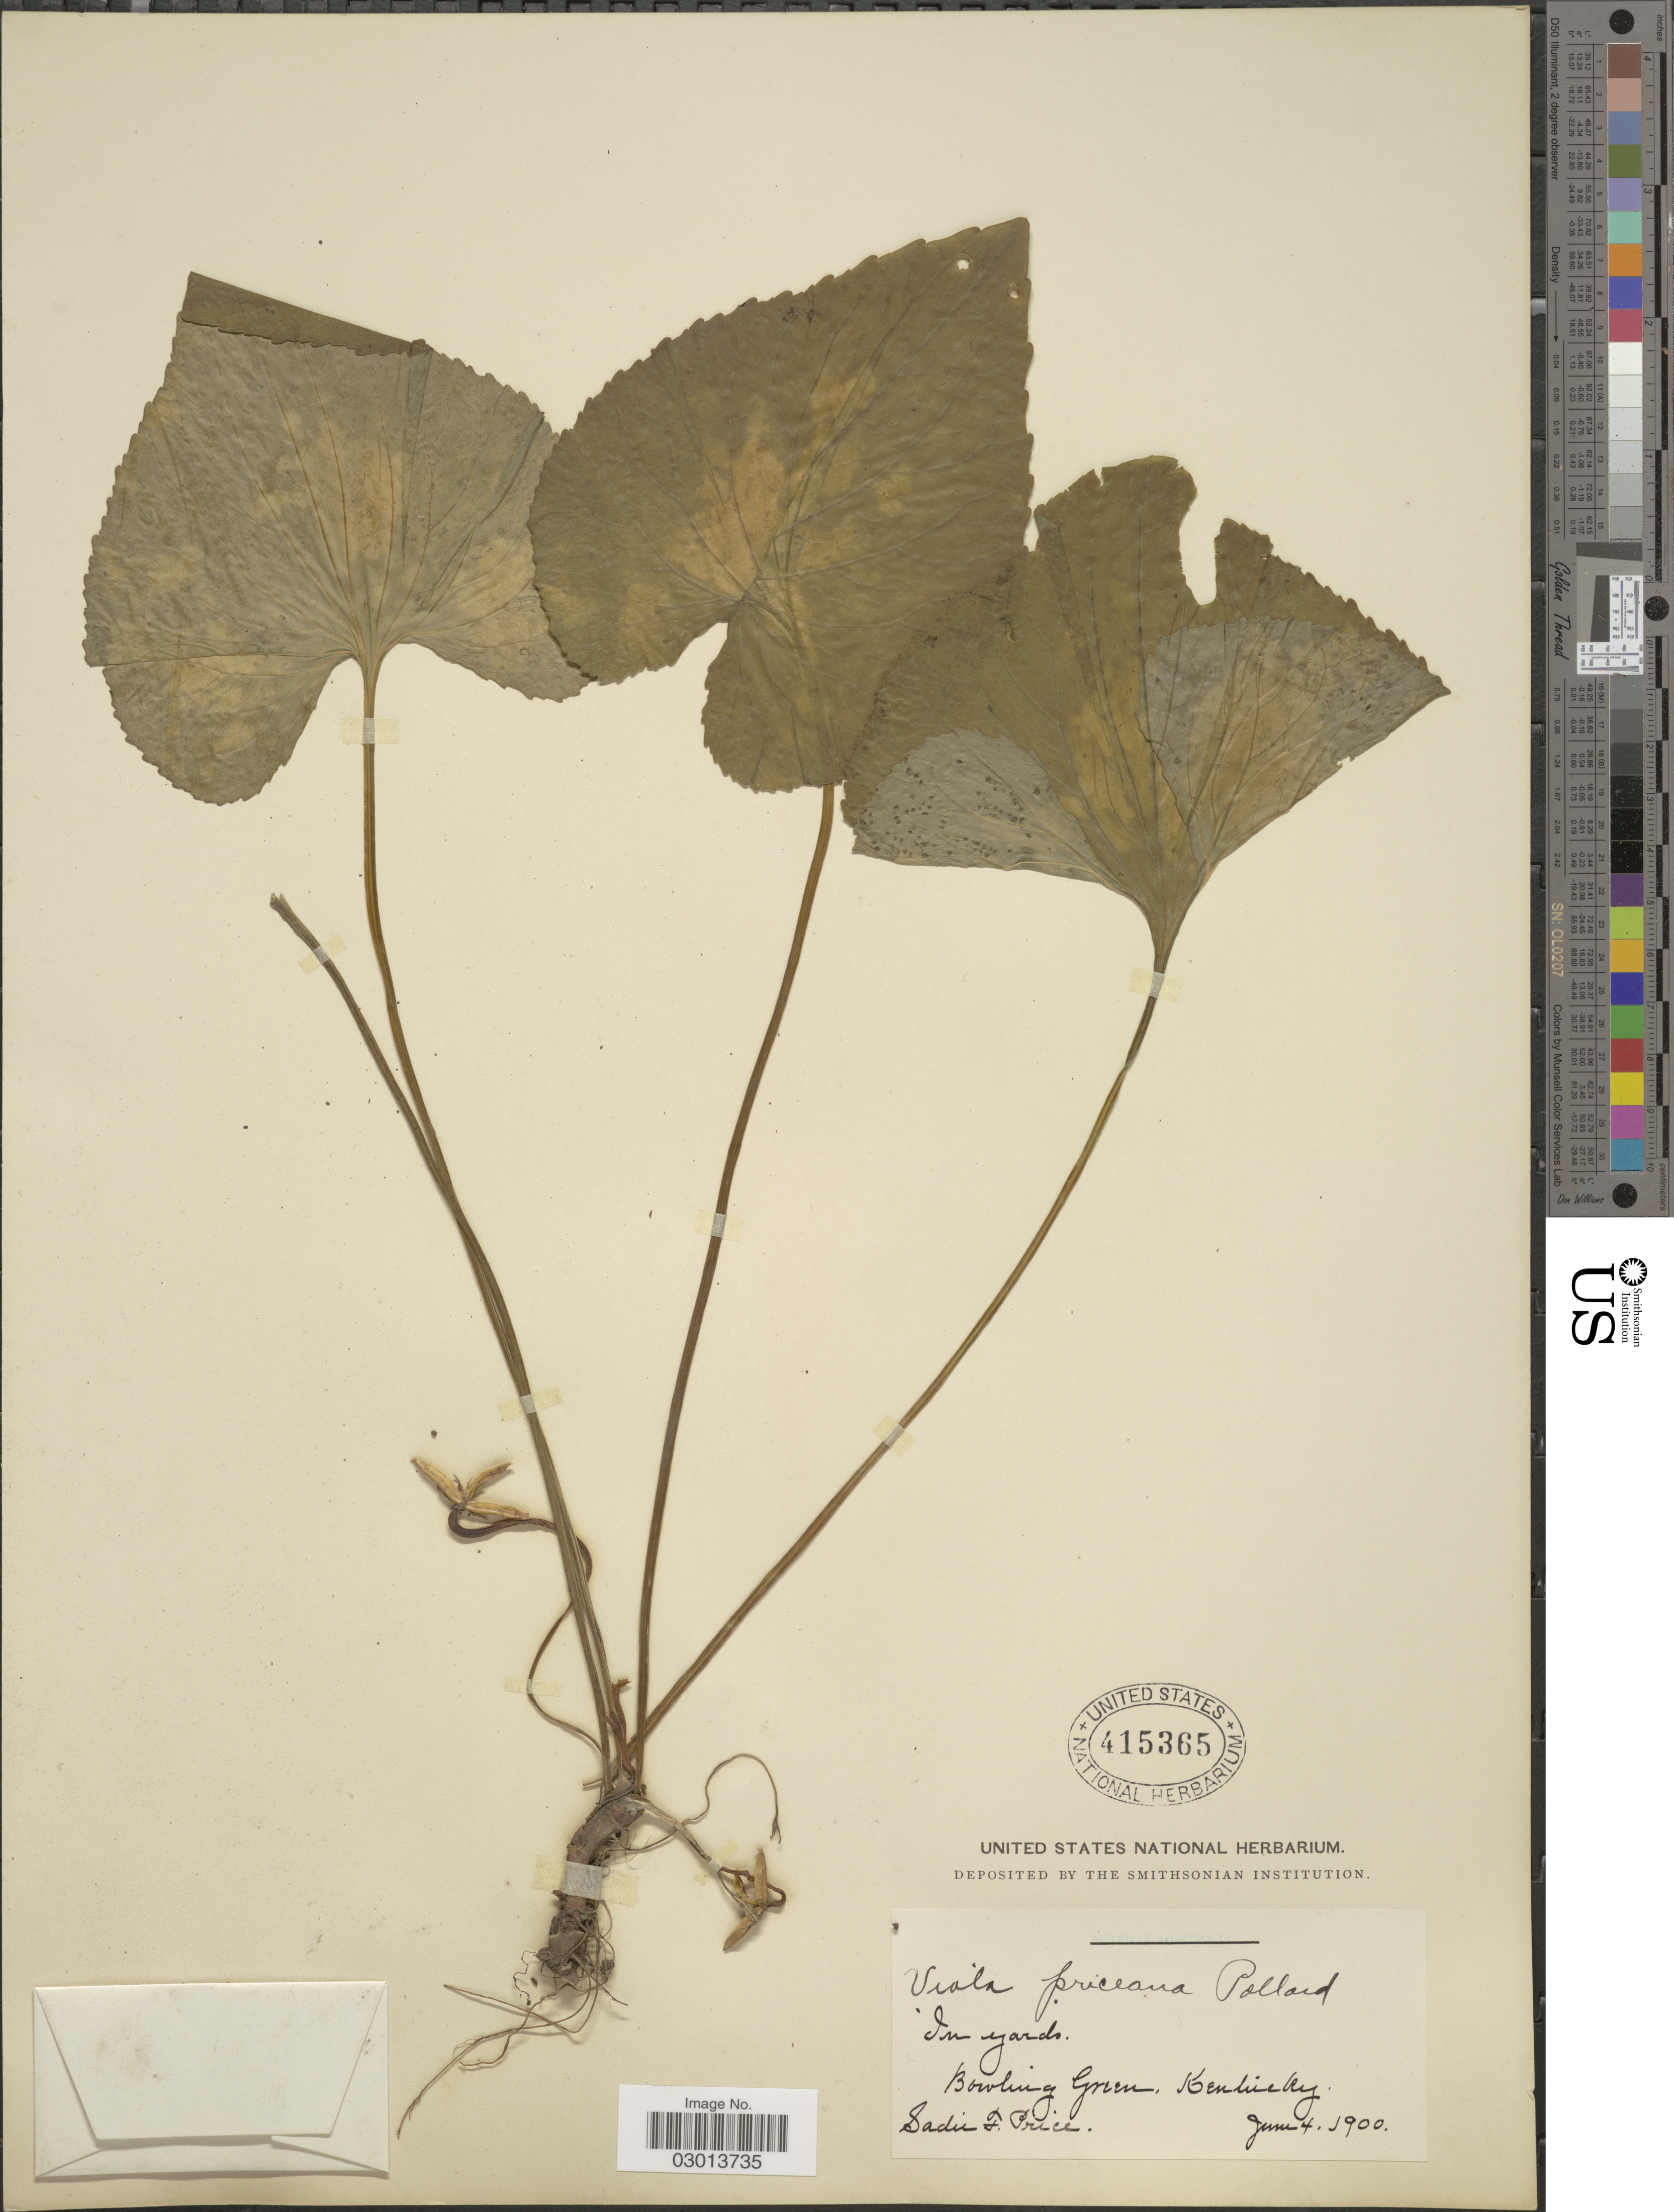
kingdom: Plantae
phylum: Tracheophyta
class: Magnoliopsida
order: Malpighiales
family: Violaceae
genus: Viola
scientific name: Viola priceana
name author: Pollard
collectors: S. Price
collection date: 1900-06-04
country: United States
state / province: Kentucky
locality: In yards. Bowling Green.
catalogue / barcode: US 415365